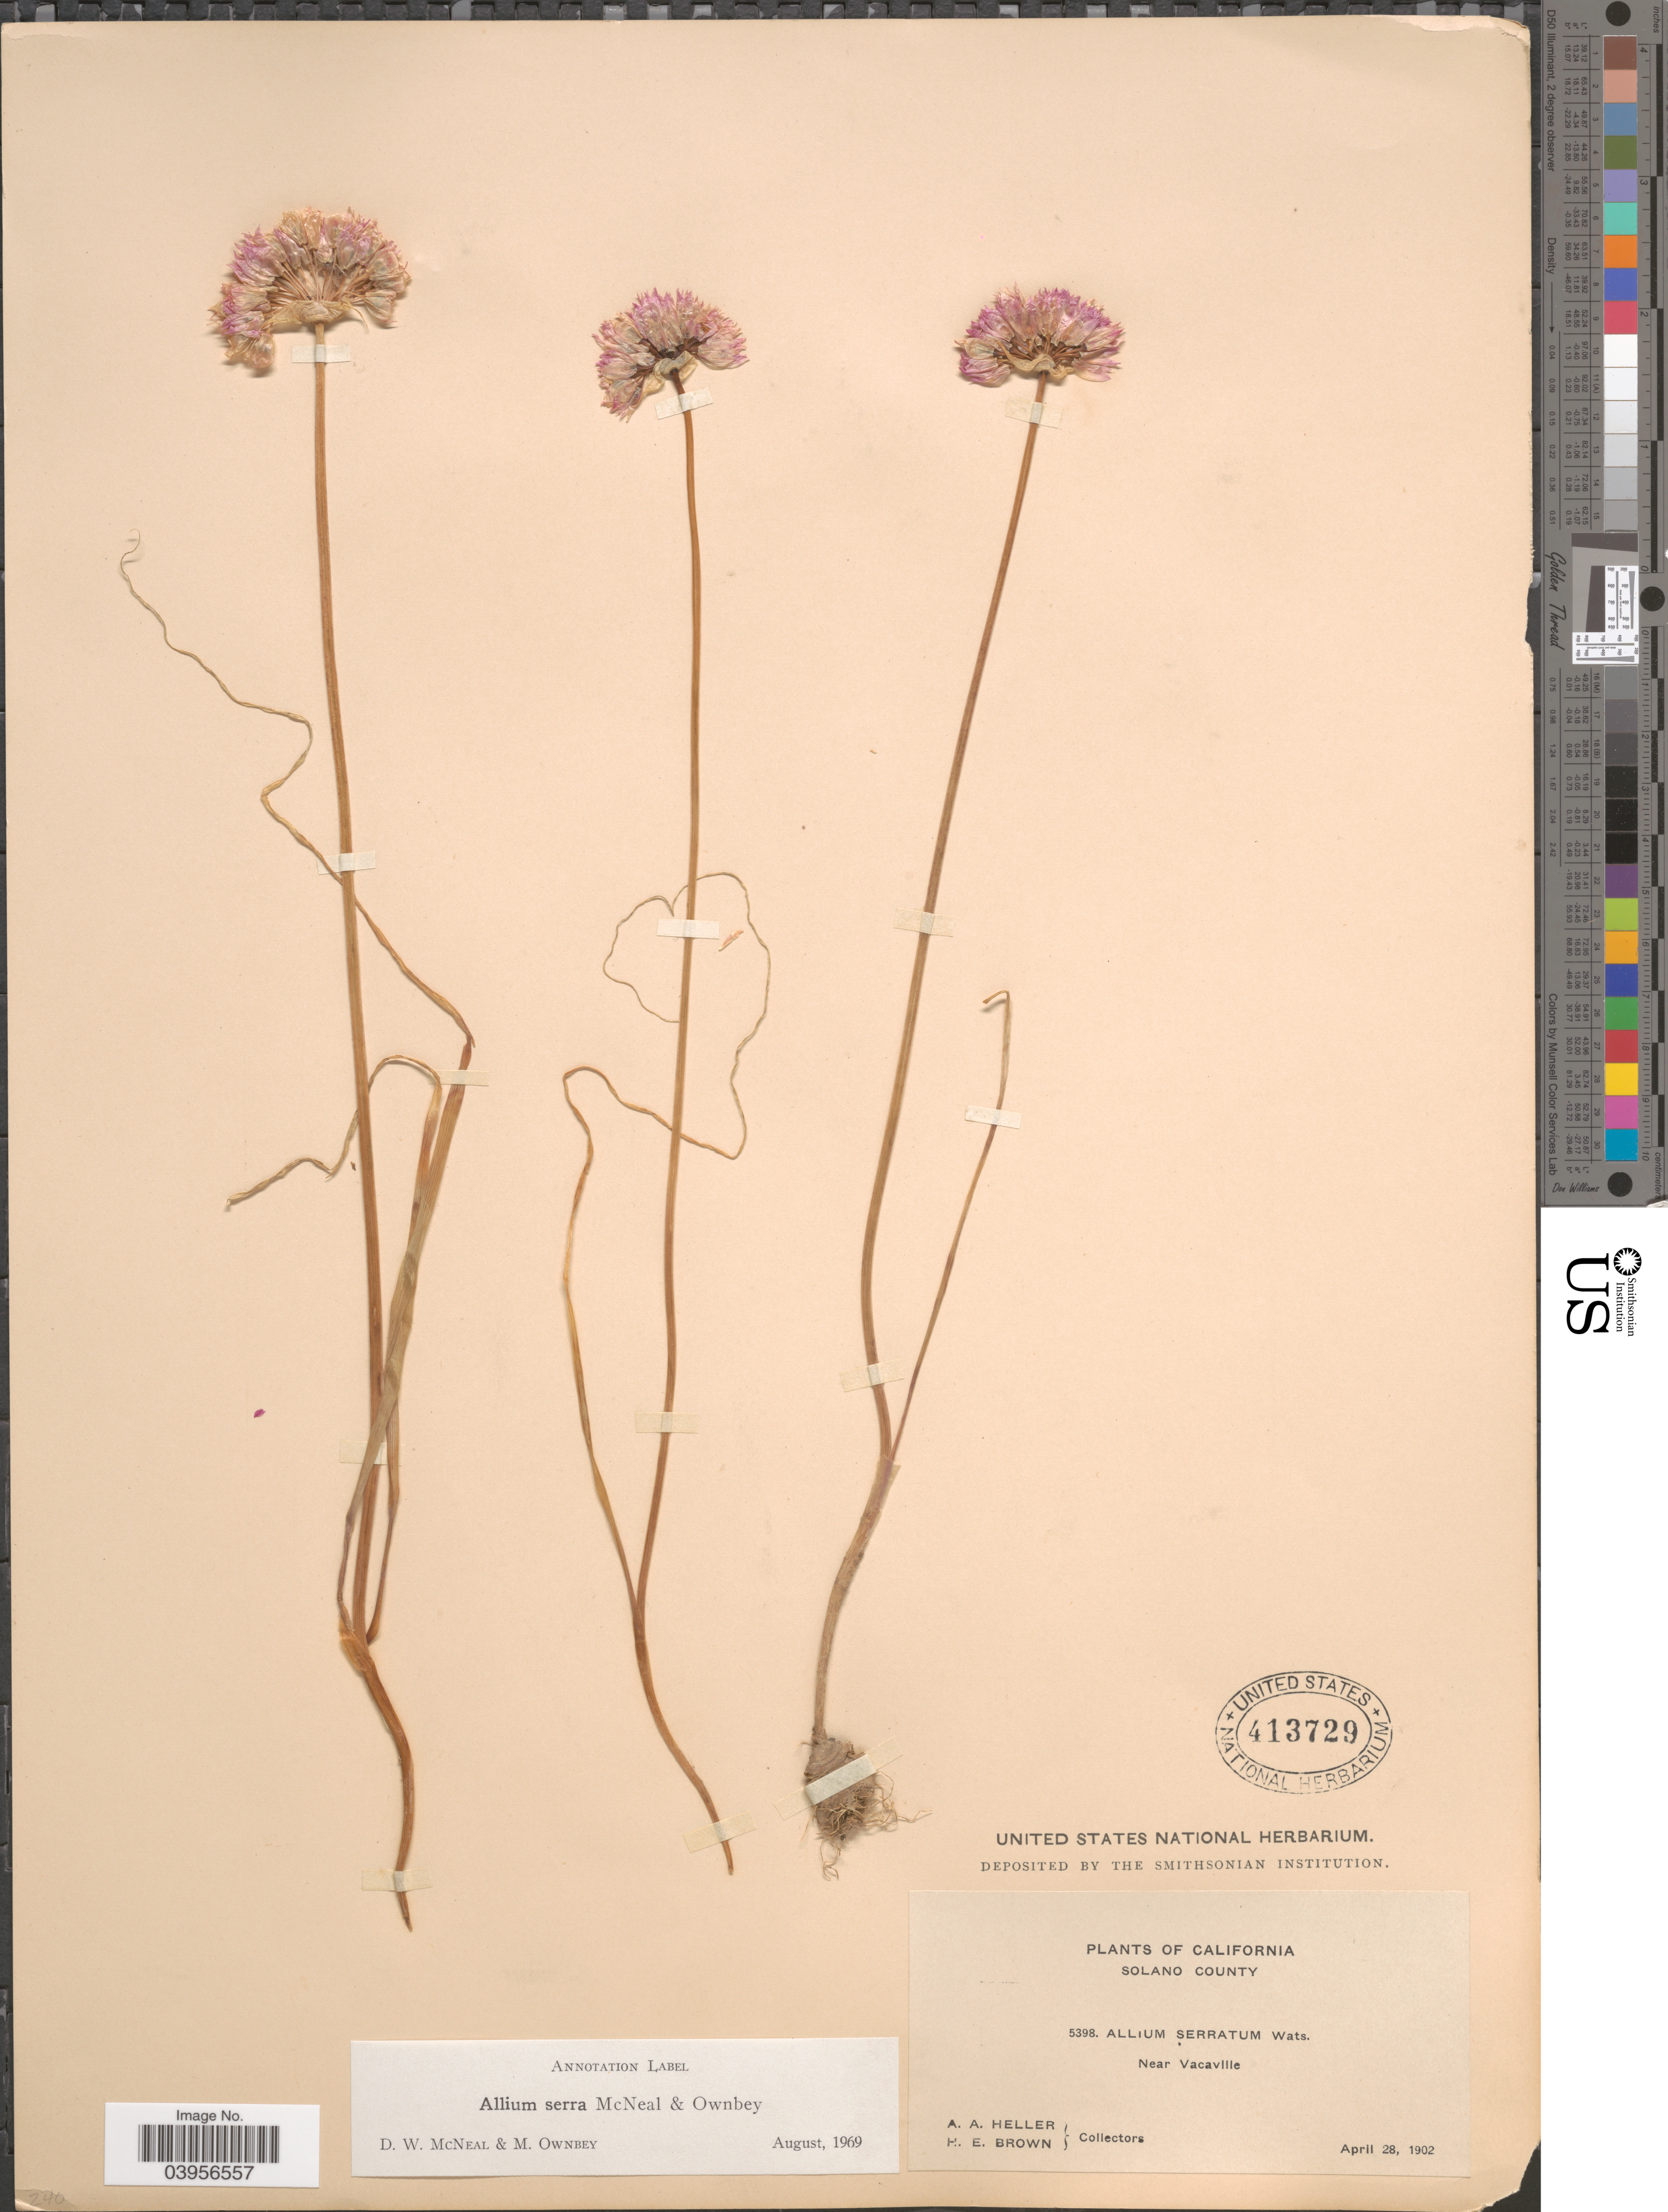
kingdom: Plantae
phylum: Tracheophyta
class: Liliopsida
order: Asparagales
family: Amaryllidaceae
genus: Allium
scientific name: Allium serra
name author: McNeal & Ownbey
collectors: A. A. Heller & H. E. Brown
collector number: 5398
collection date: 1902-04-28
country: United States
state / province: California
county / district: Solano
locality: Solano County. Near Vacaville.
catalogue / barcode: US 413729